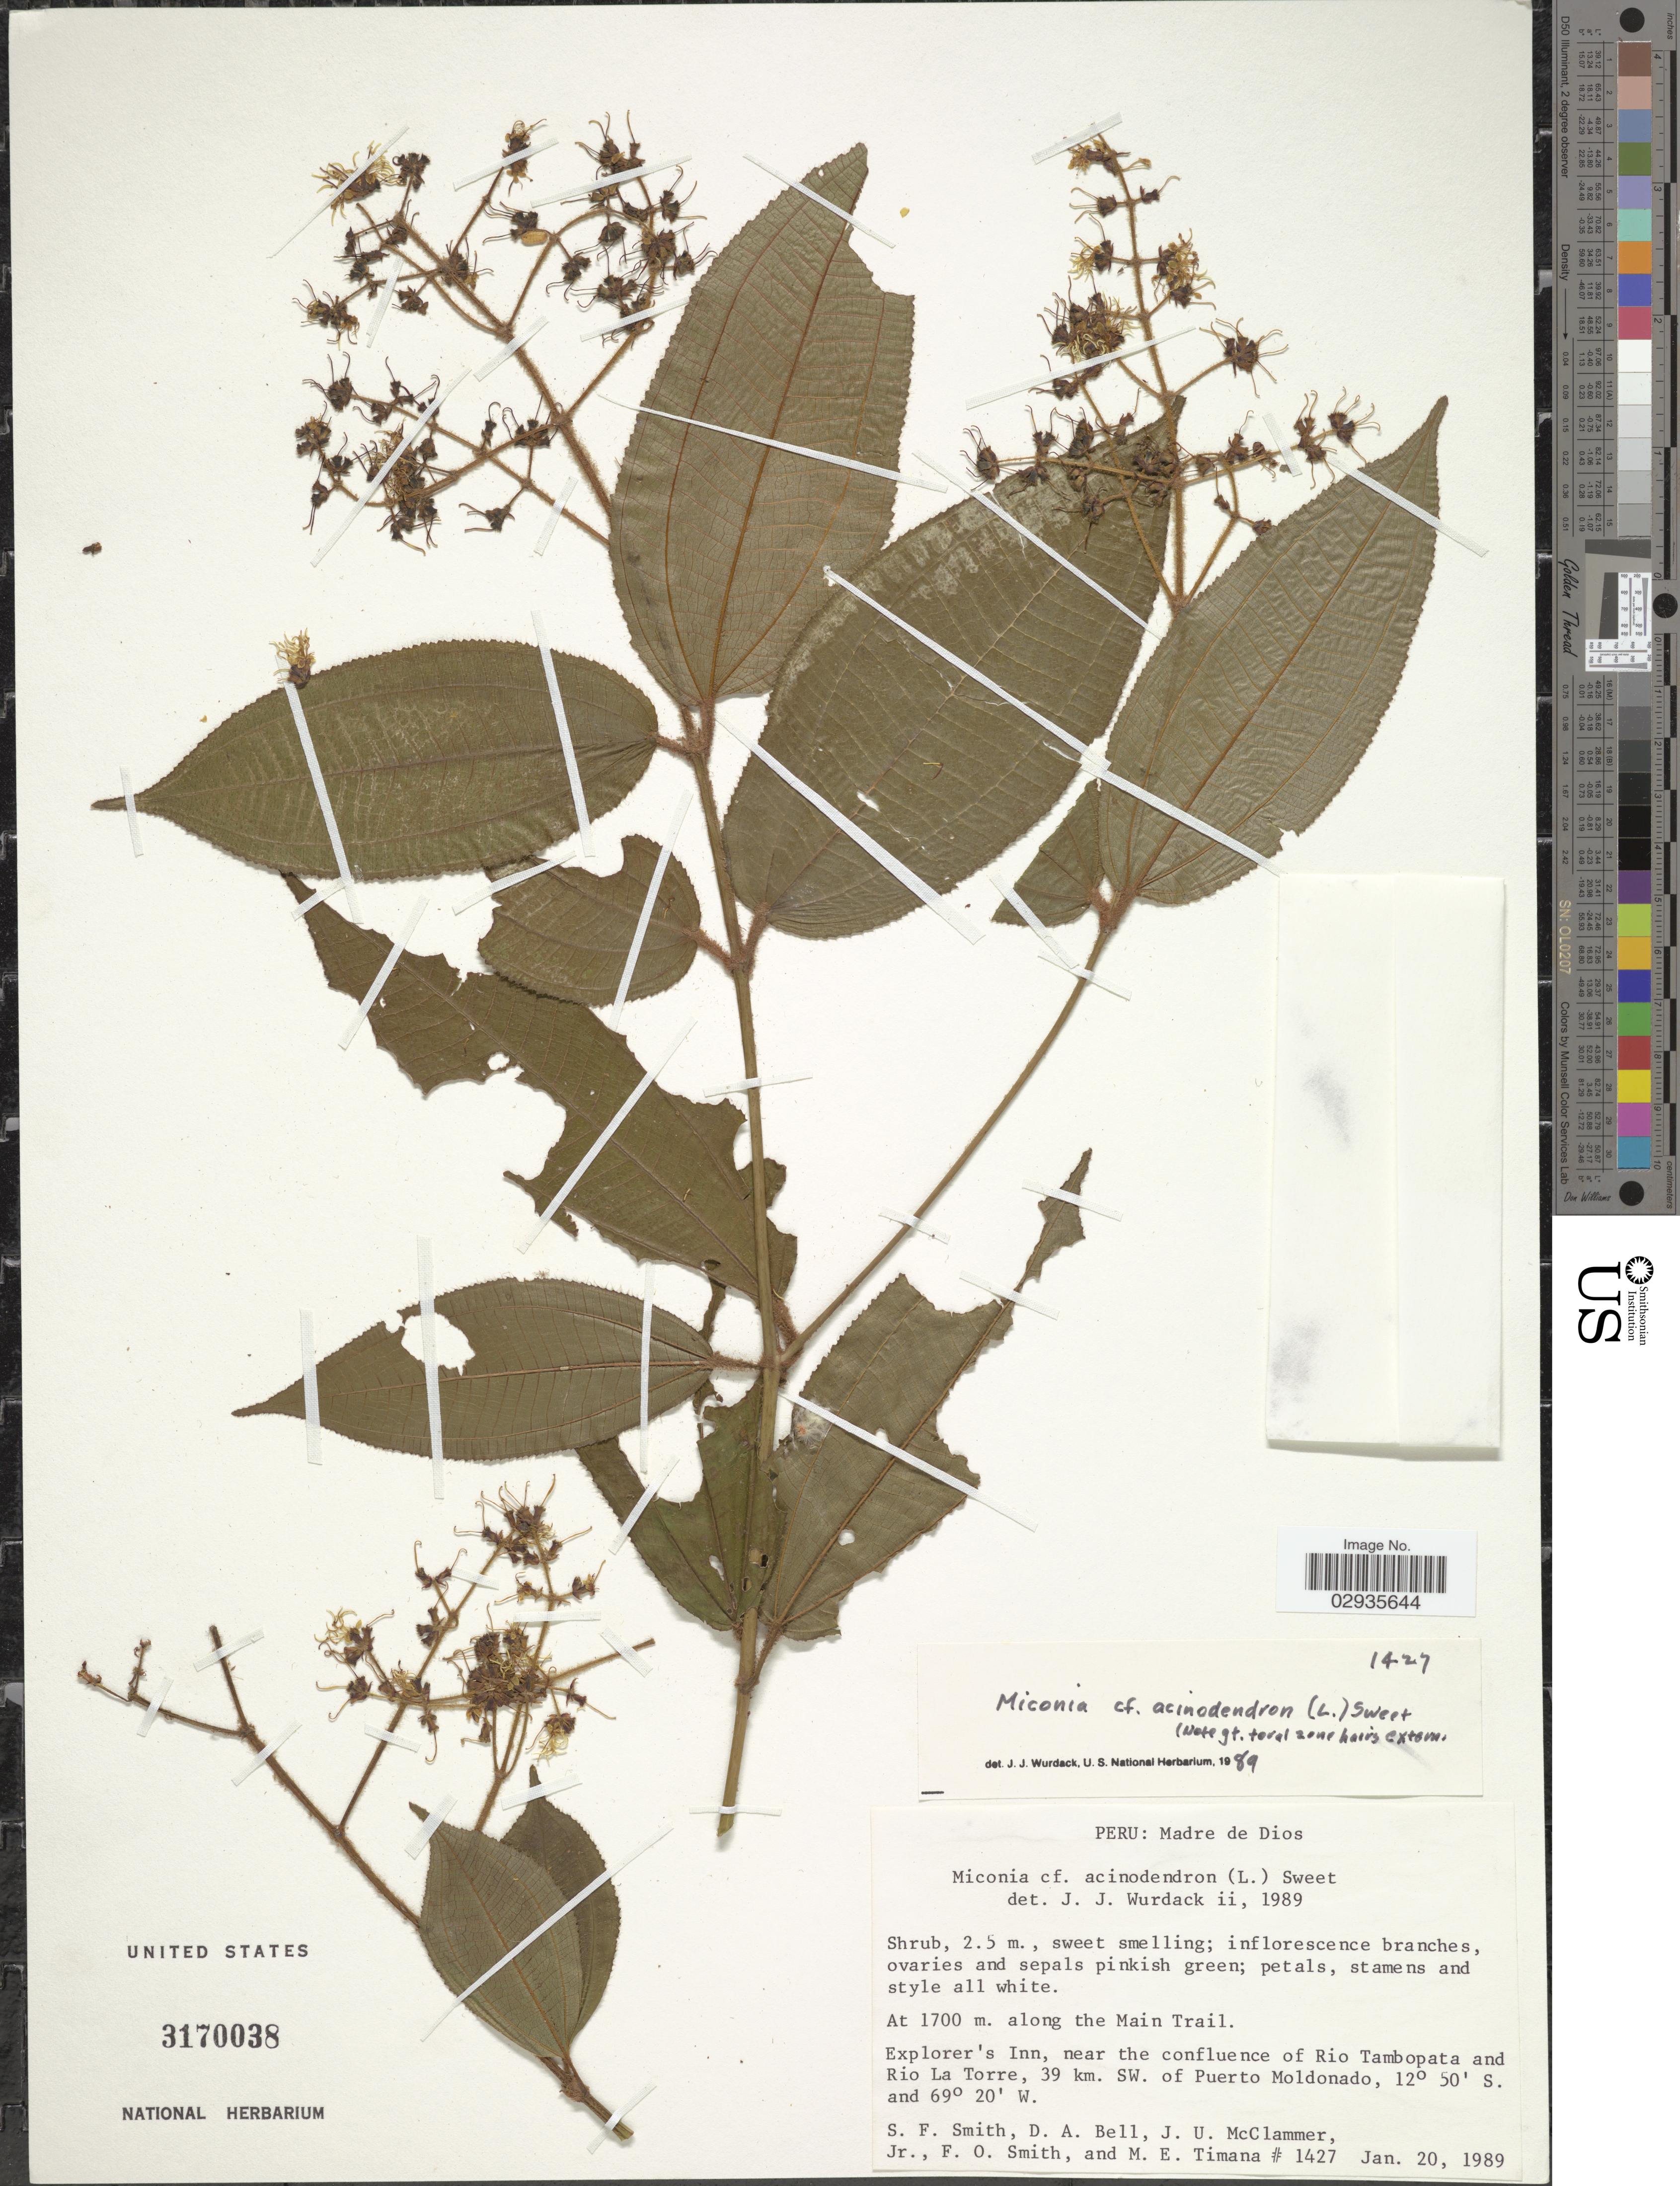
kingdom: Plantae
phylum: Tracheophyta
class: Magnoliopsida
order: Myrtales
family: Melastomataceae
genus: Miconia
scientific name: Miconia acinodendron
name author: (L.) Sweet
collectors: S.F. Smith, D. A. Bell, J. McClammer Jr. & F. Smith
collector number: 1427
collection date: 1989-01-20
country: Peru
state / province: Madre de Dios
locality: Along the Main Trail. Explorer's Inn, near the confluence of Rio Tambopata and Rio La Torre, 39 km. SW. of Puerto Moldonado.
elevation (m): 1700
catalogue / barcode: US 3170038